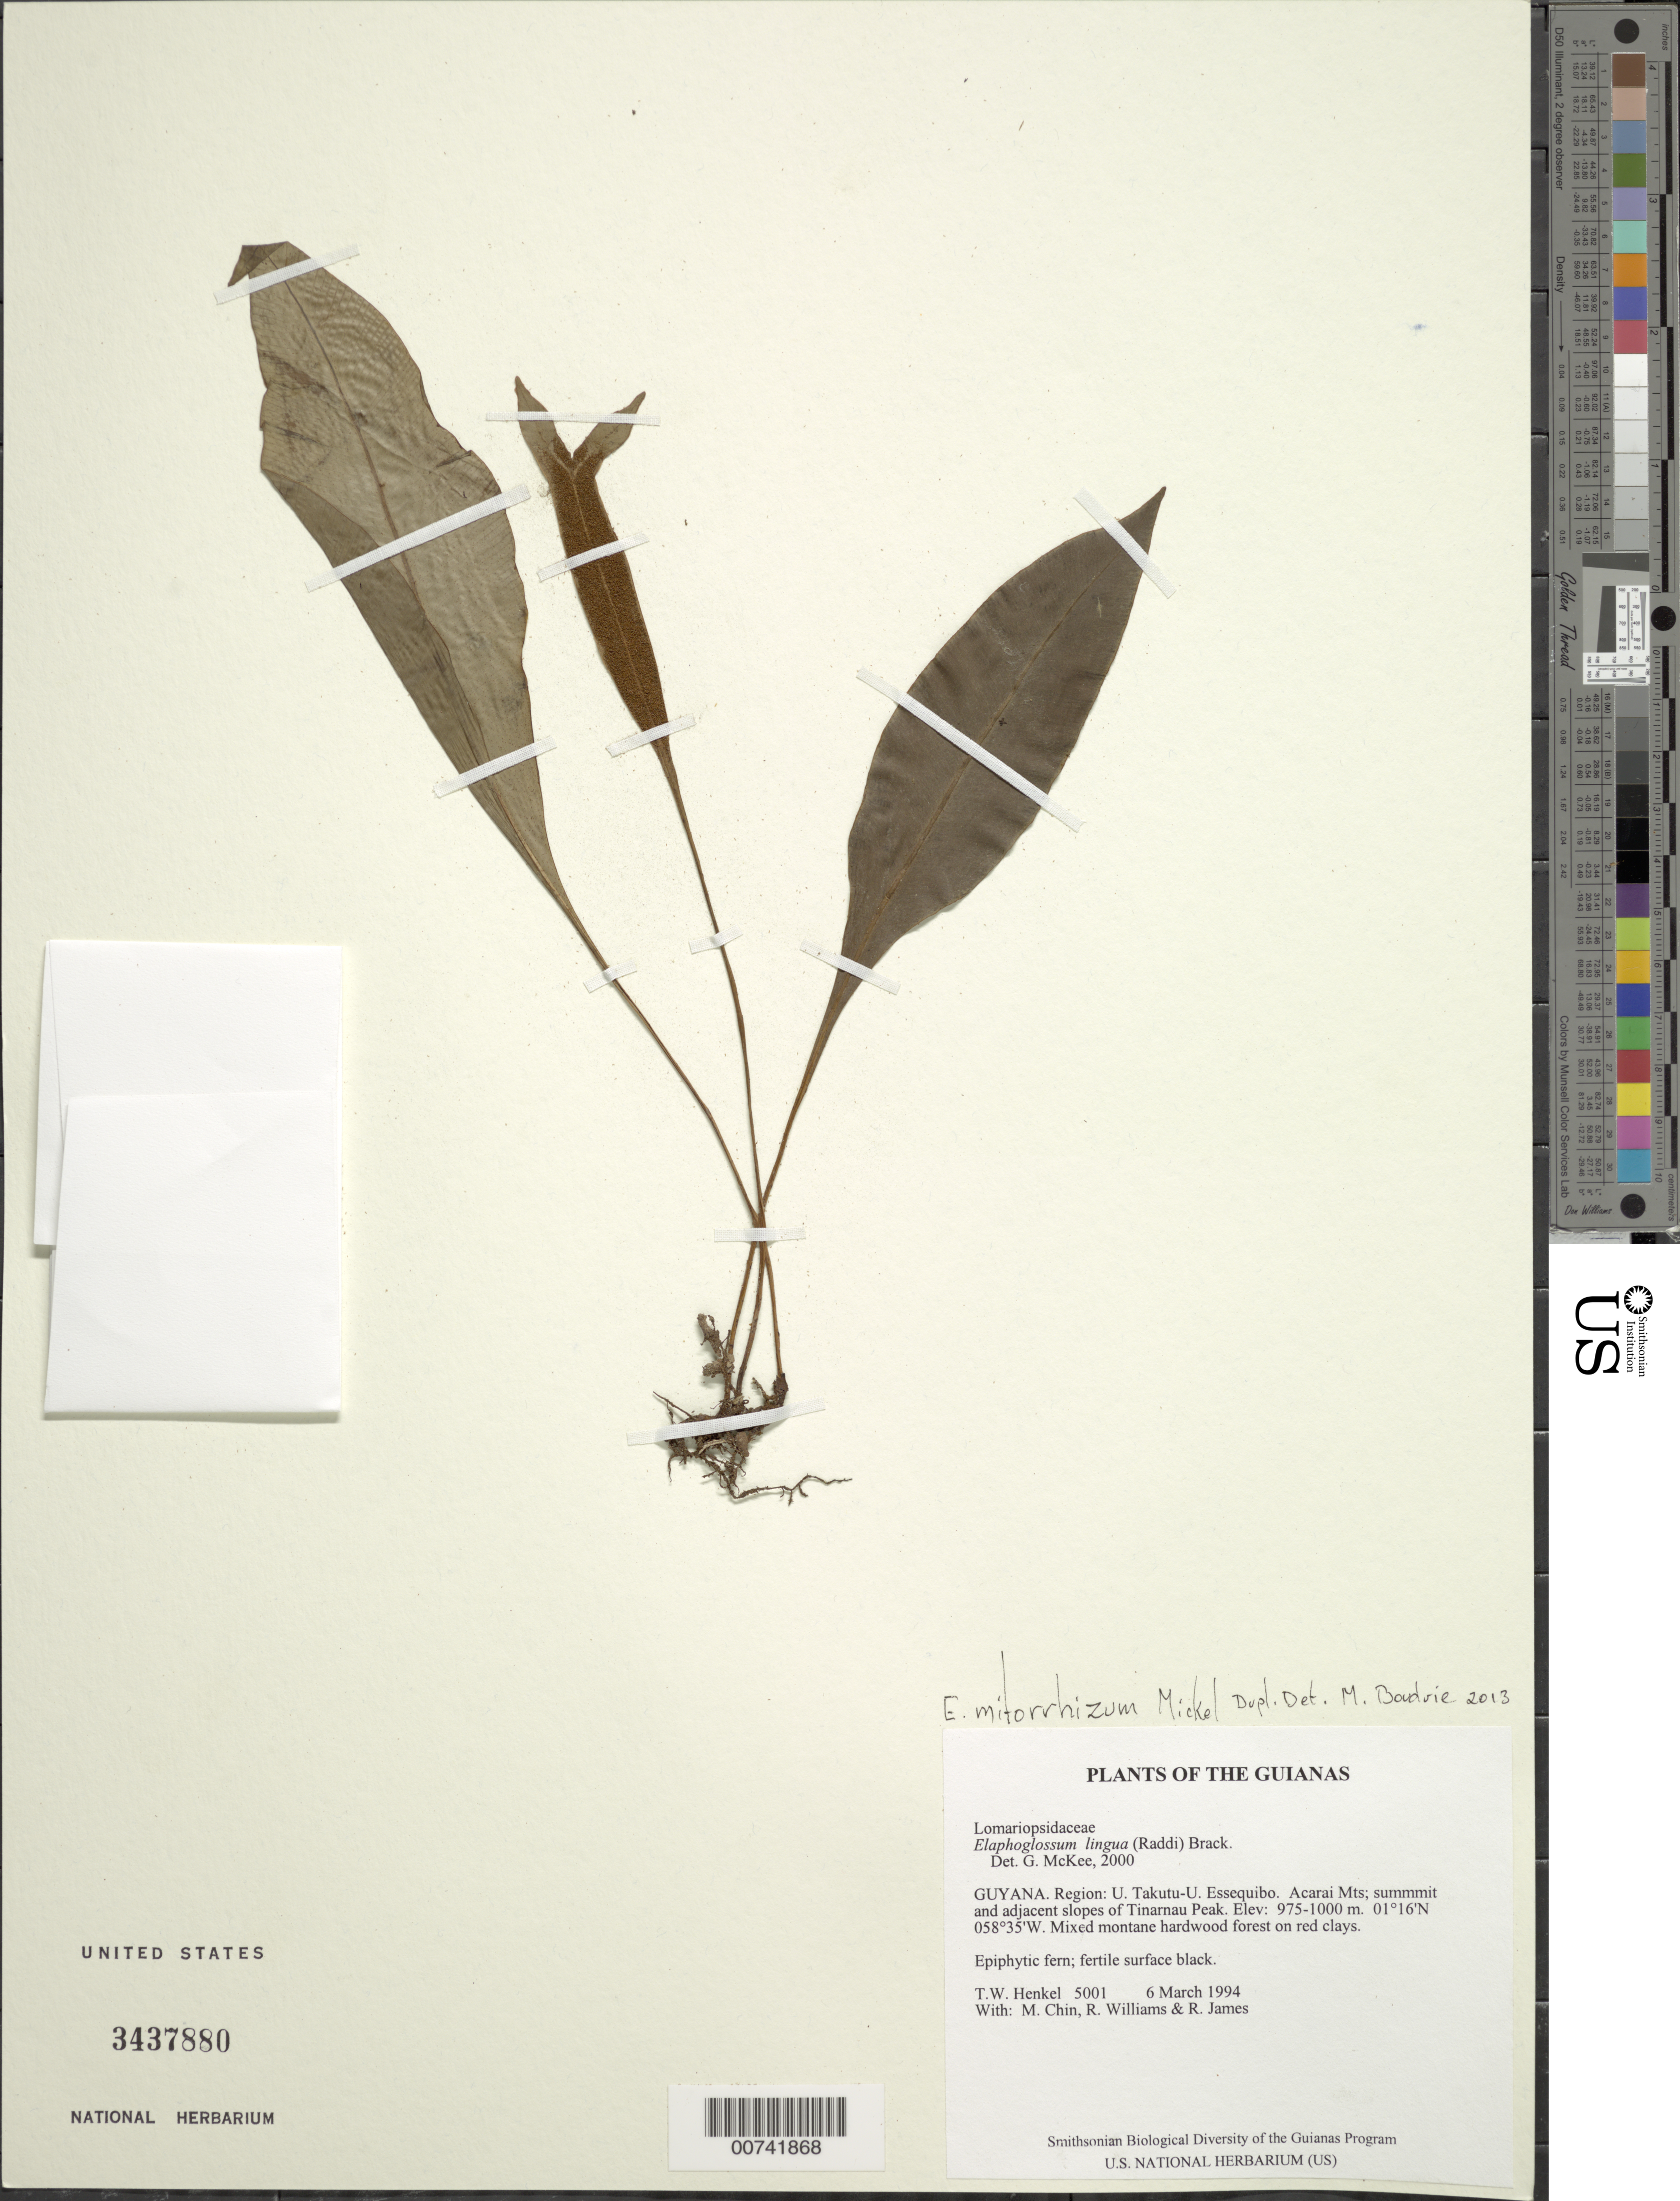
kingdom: Plantae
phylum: Tracheophyta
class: Polypodiopsida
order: Polypodiales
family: Dryopteridaceae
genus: Elaphoglossum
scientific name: Elaphoglossum mitorrhizum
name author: Mickel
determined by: Boudrie, M.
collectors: T. Henkel, M. Chin, R. Williams & R. James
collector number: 5001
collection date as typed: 6 March 1994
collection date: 1994-03-06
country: Guyana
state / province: U. Takutu-U. Essequibo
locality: Acarai Mts; summmit and adjacent slopes of Tinarnau Peak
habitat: Mixed montane hardwood forest on red clays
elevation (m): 975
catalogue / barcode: US 3437880